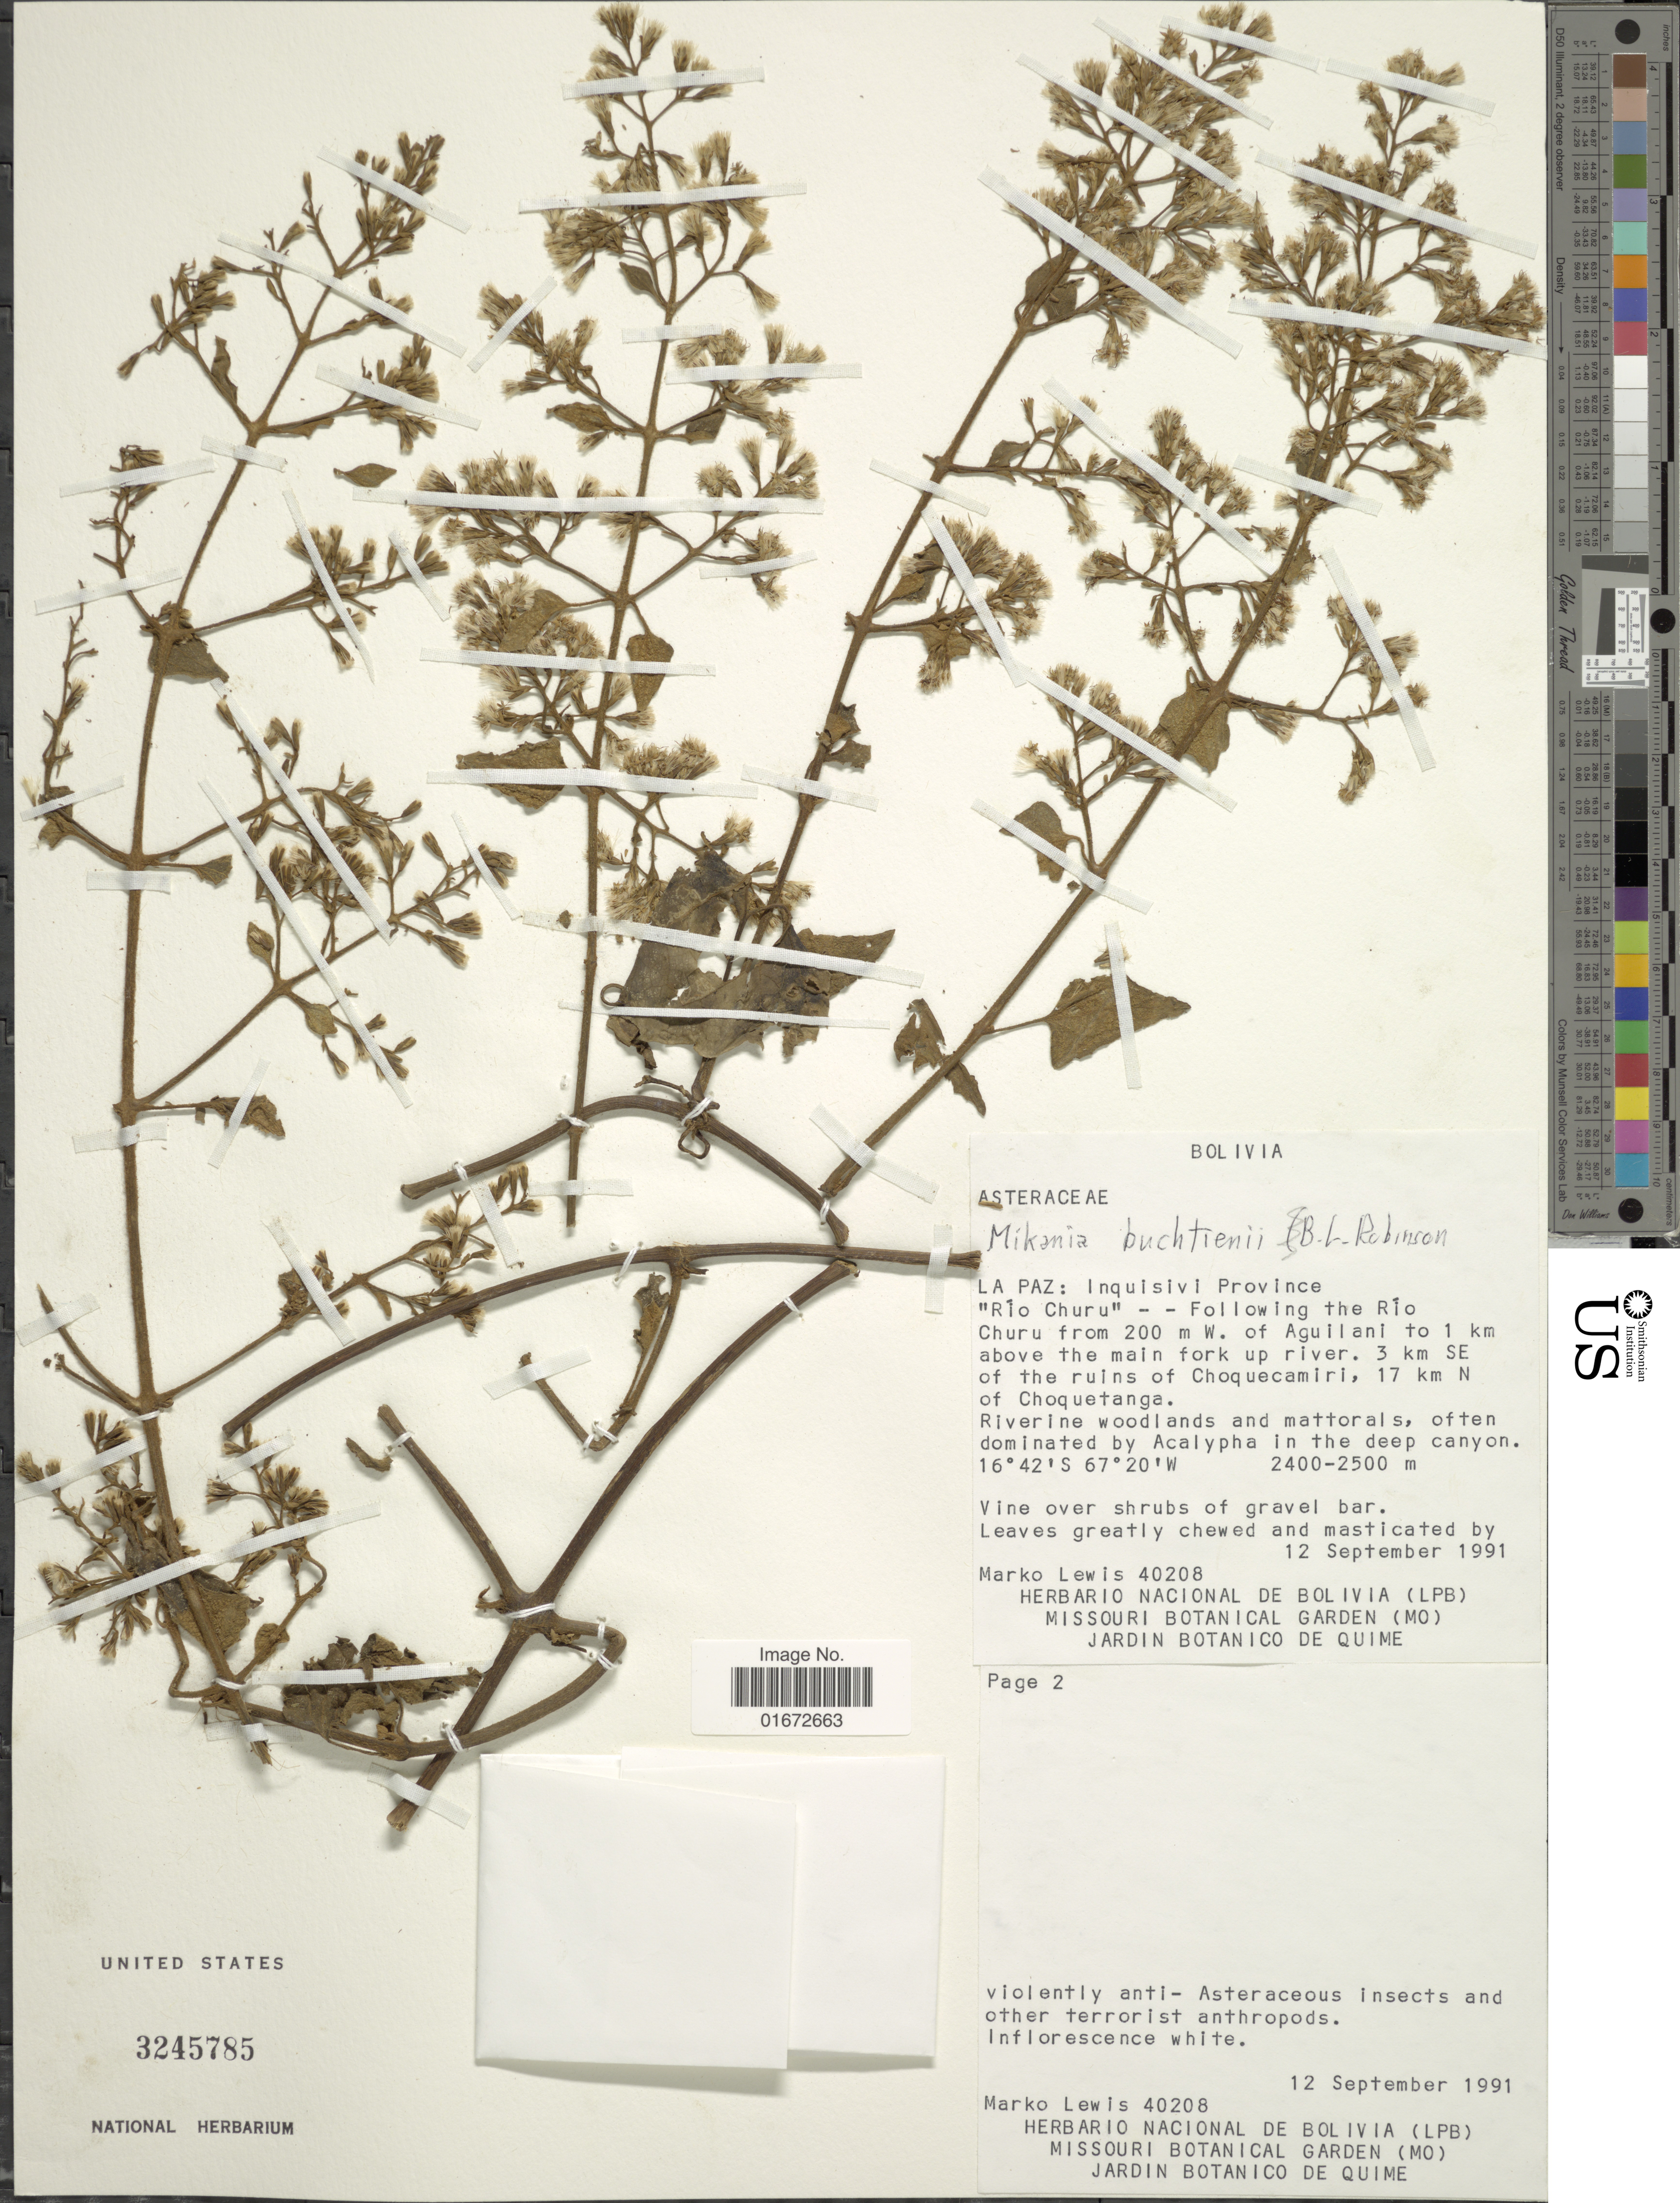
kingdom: Plantae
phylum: Tracheophyta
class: Magnoliopsida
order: Asterales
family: Asteraceae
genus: Mikania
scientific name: Mikania buchtienii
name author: B.L. Rob.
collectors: M. A. Lewis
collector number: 40208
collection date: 1991-09-12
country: Bolivia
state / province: La Paz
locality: La Paz: Inquisivi Province. "Rio Churu" - - Following the Rio Churu from 200 m W. of Aguilani to 1 km above the main fork up river. 3 km SE of the ruins of Choquecamiri, 17 km N of Choquetanga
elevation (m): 2400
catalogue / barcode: US 3245785